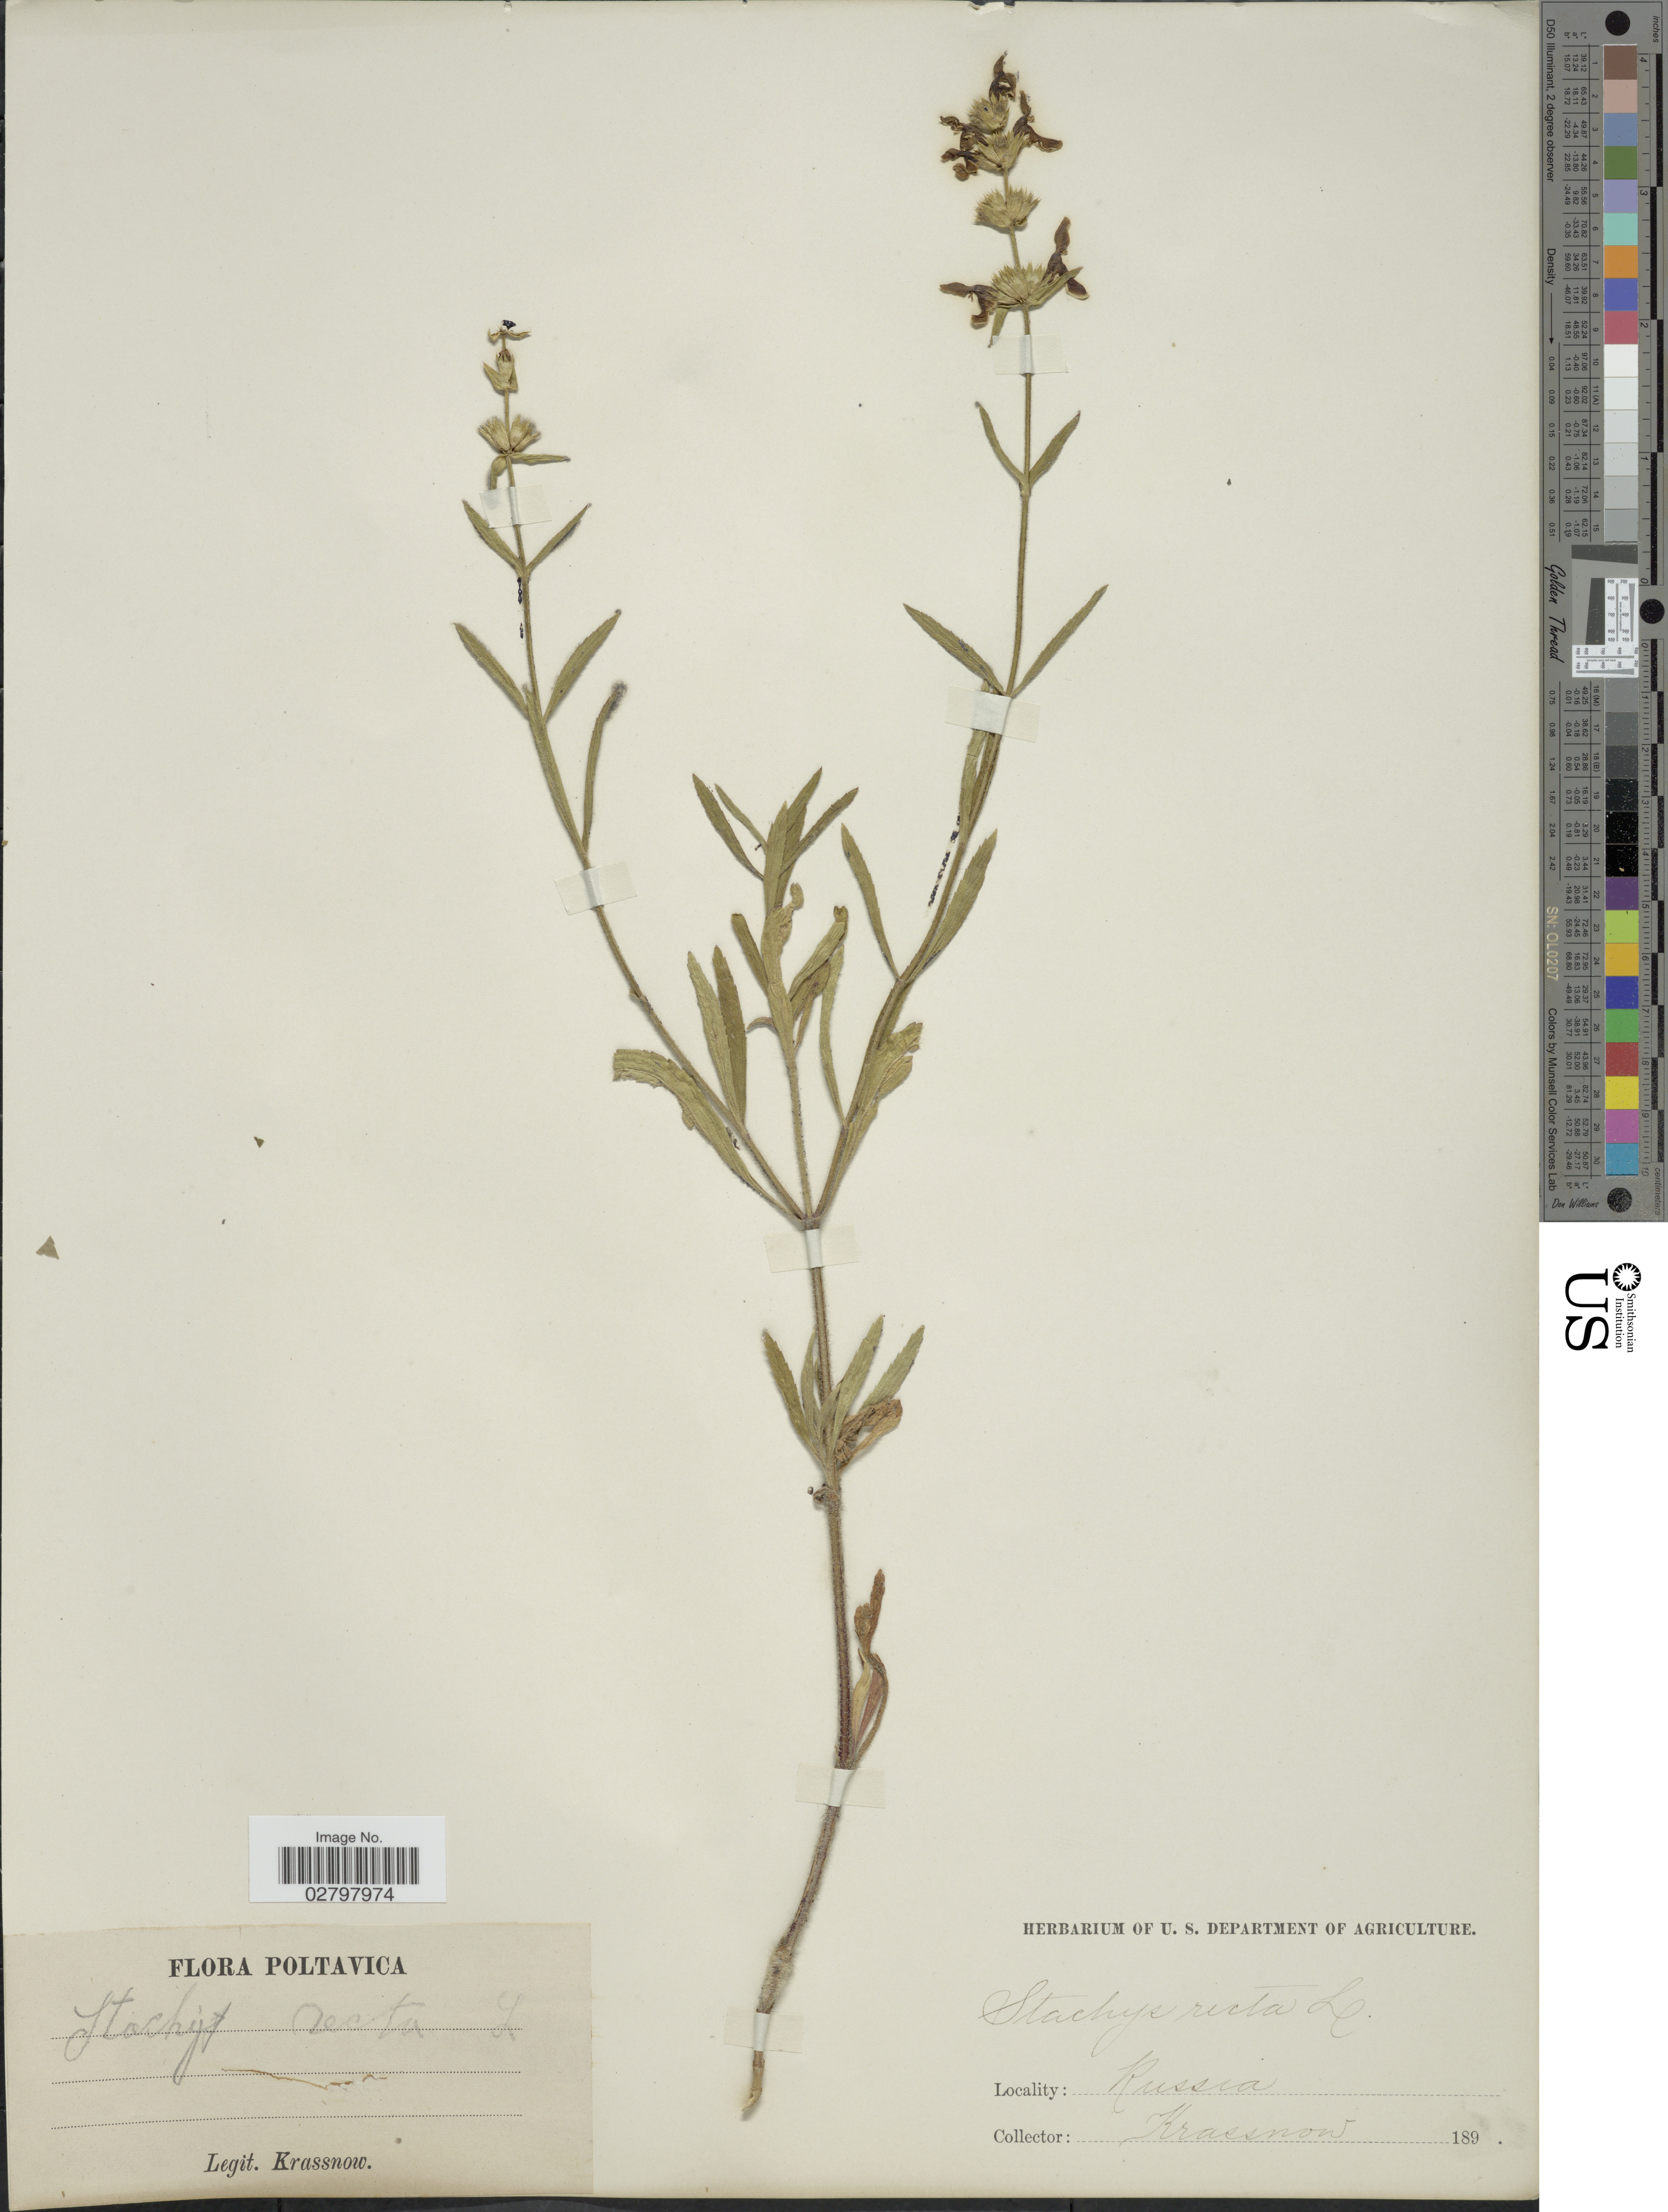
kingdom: Plantae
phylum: Tracheophyta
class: Magnoliopsida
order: Lamiales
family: Lamiaceae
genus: Stachys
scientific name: Stachys recta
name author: L.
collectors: -. Krassnow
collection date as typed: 189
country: Ukraine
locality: Poltavica